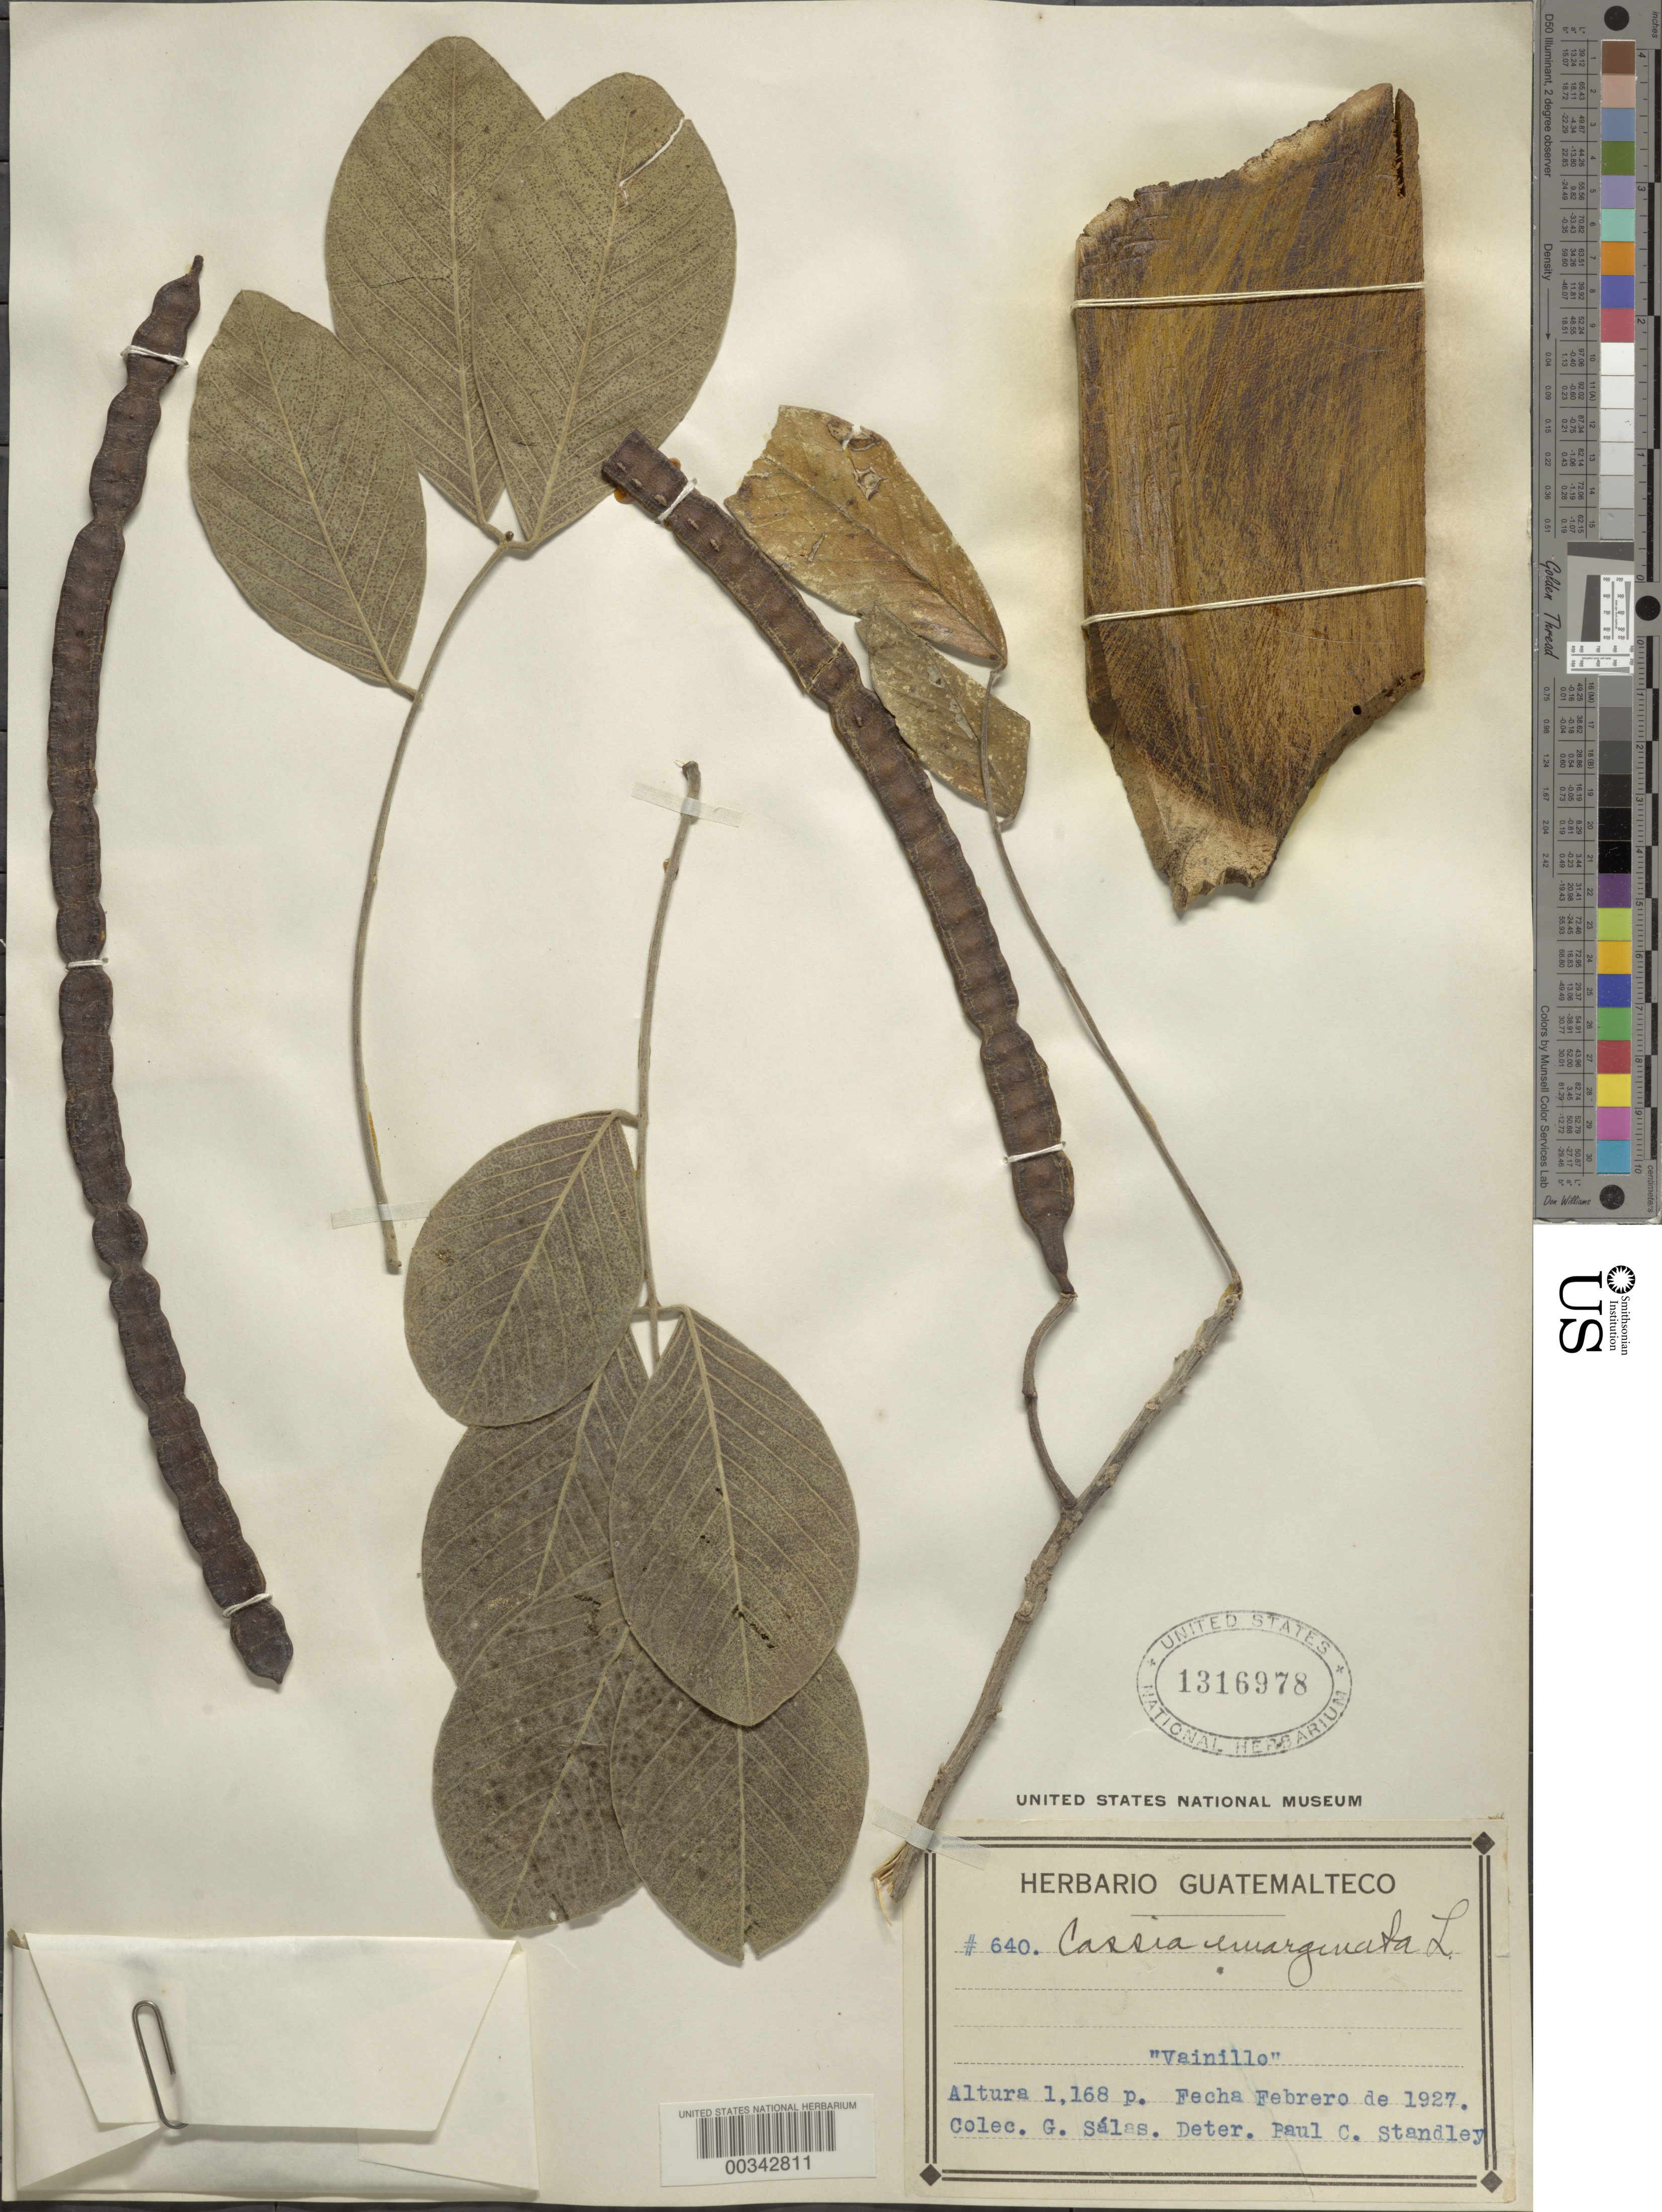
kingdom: Plantae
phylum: Tracheophyta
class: Magnoliopsida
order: Fabales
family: Fabaceae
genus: Senna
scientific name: Senna emarginata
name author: L.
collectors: G. Salas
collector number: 640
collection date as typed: Feb 1927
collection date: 1927-02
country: Guatemala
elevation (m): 356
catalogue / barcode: US 1316978